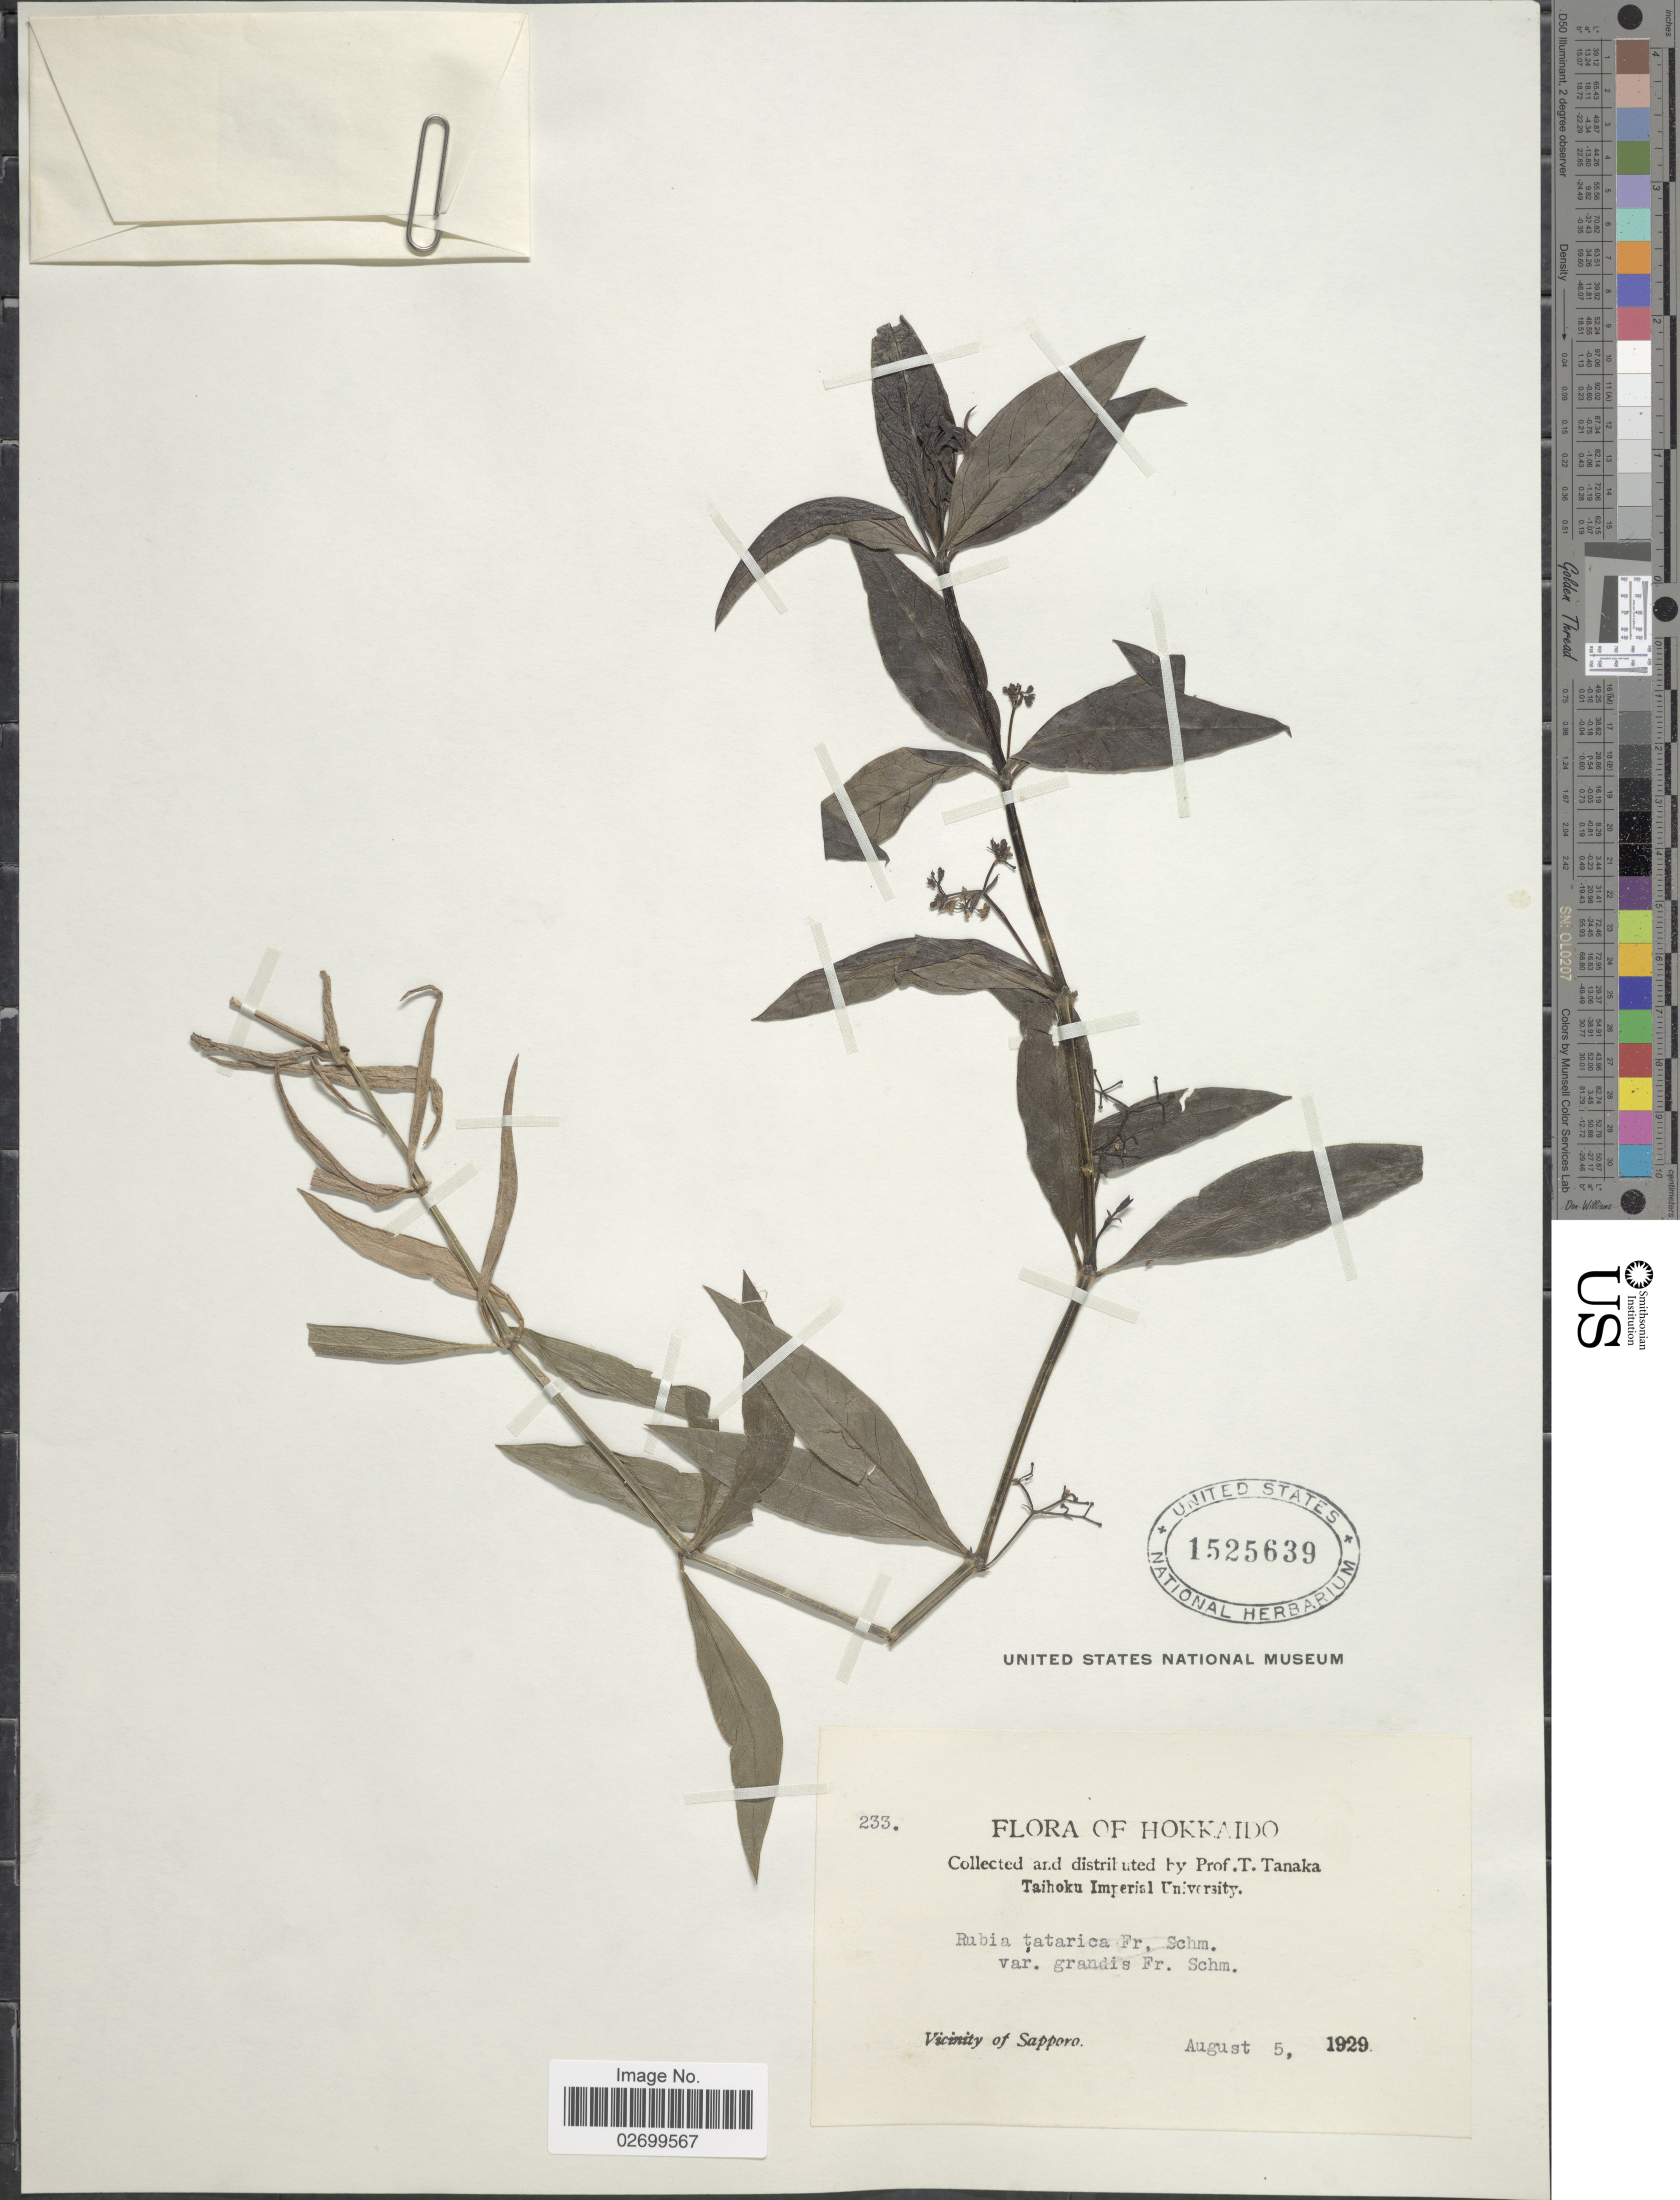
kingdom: Plantae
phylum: Tracheophyta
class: Magnoliopsida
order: Gentianales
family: Rubiaceae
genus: Rubia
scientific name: Rubia tatarica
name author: (Trevir.) F. Schmidt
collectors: T. Tanaka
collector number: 233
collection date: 1929-08-05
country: Japan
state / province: Hokkaidō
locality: Vicinity of Sapporo.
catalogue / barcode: US 1525639